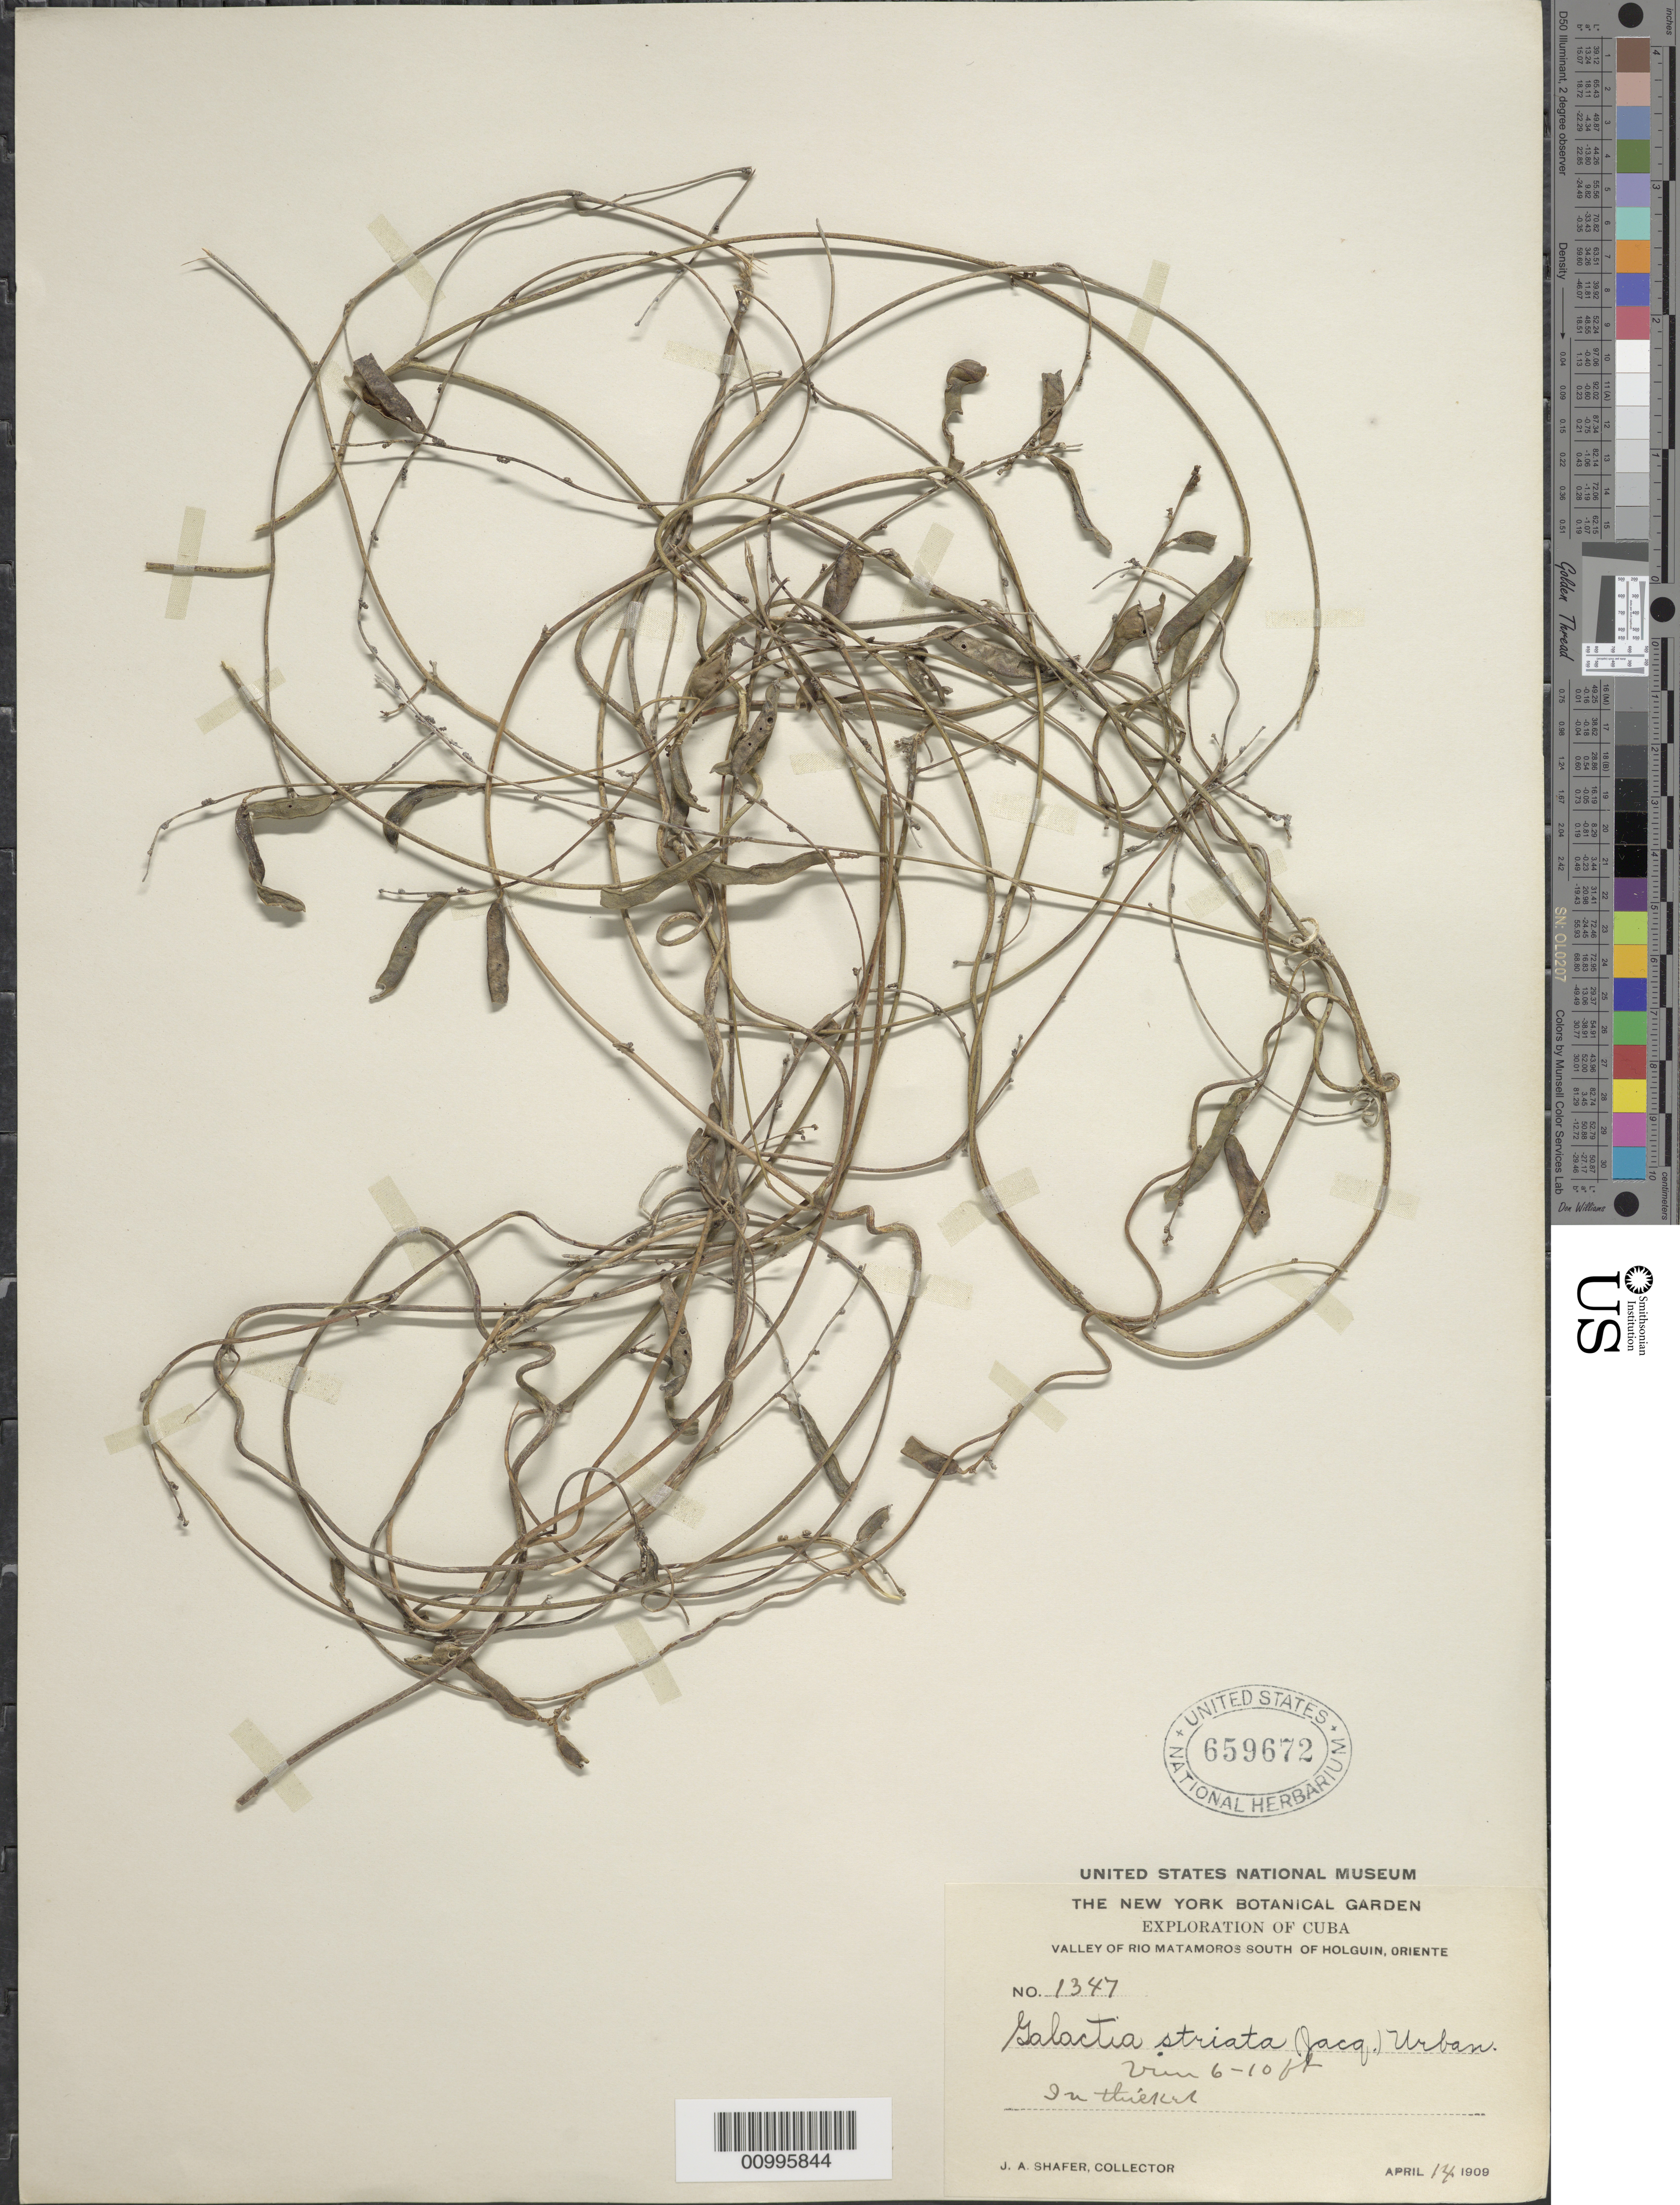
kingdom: Plantae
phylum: Tracheophyta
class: Magnoliopsida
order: Fabales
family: Fabaceae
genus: Galactia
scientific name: Galactia striata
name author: (Jacq.) Urb.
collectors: J. A. Shafer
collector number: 1347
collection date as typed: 14 Apr 1909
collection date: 1909-04-14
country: Cuba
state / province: Holguín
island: Cuba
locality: Valley of rio Matamoros south of Holguin, Oriente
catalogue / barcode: US 659672